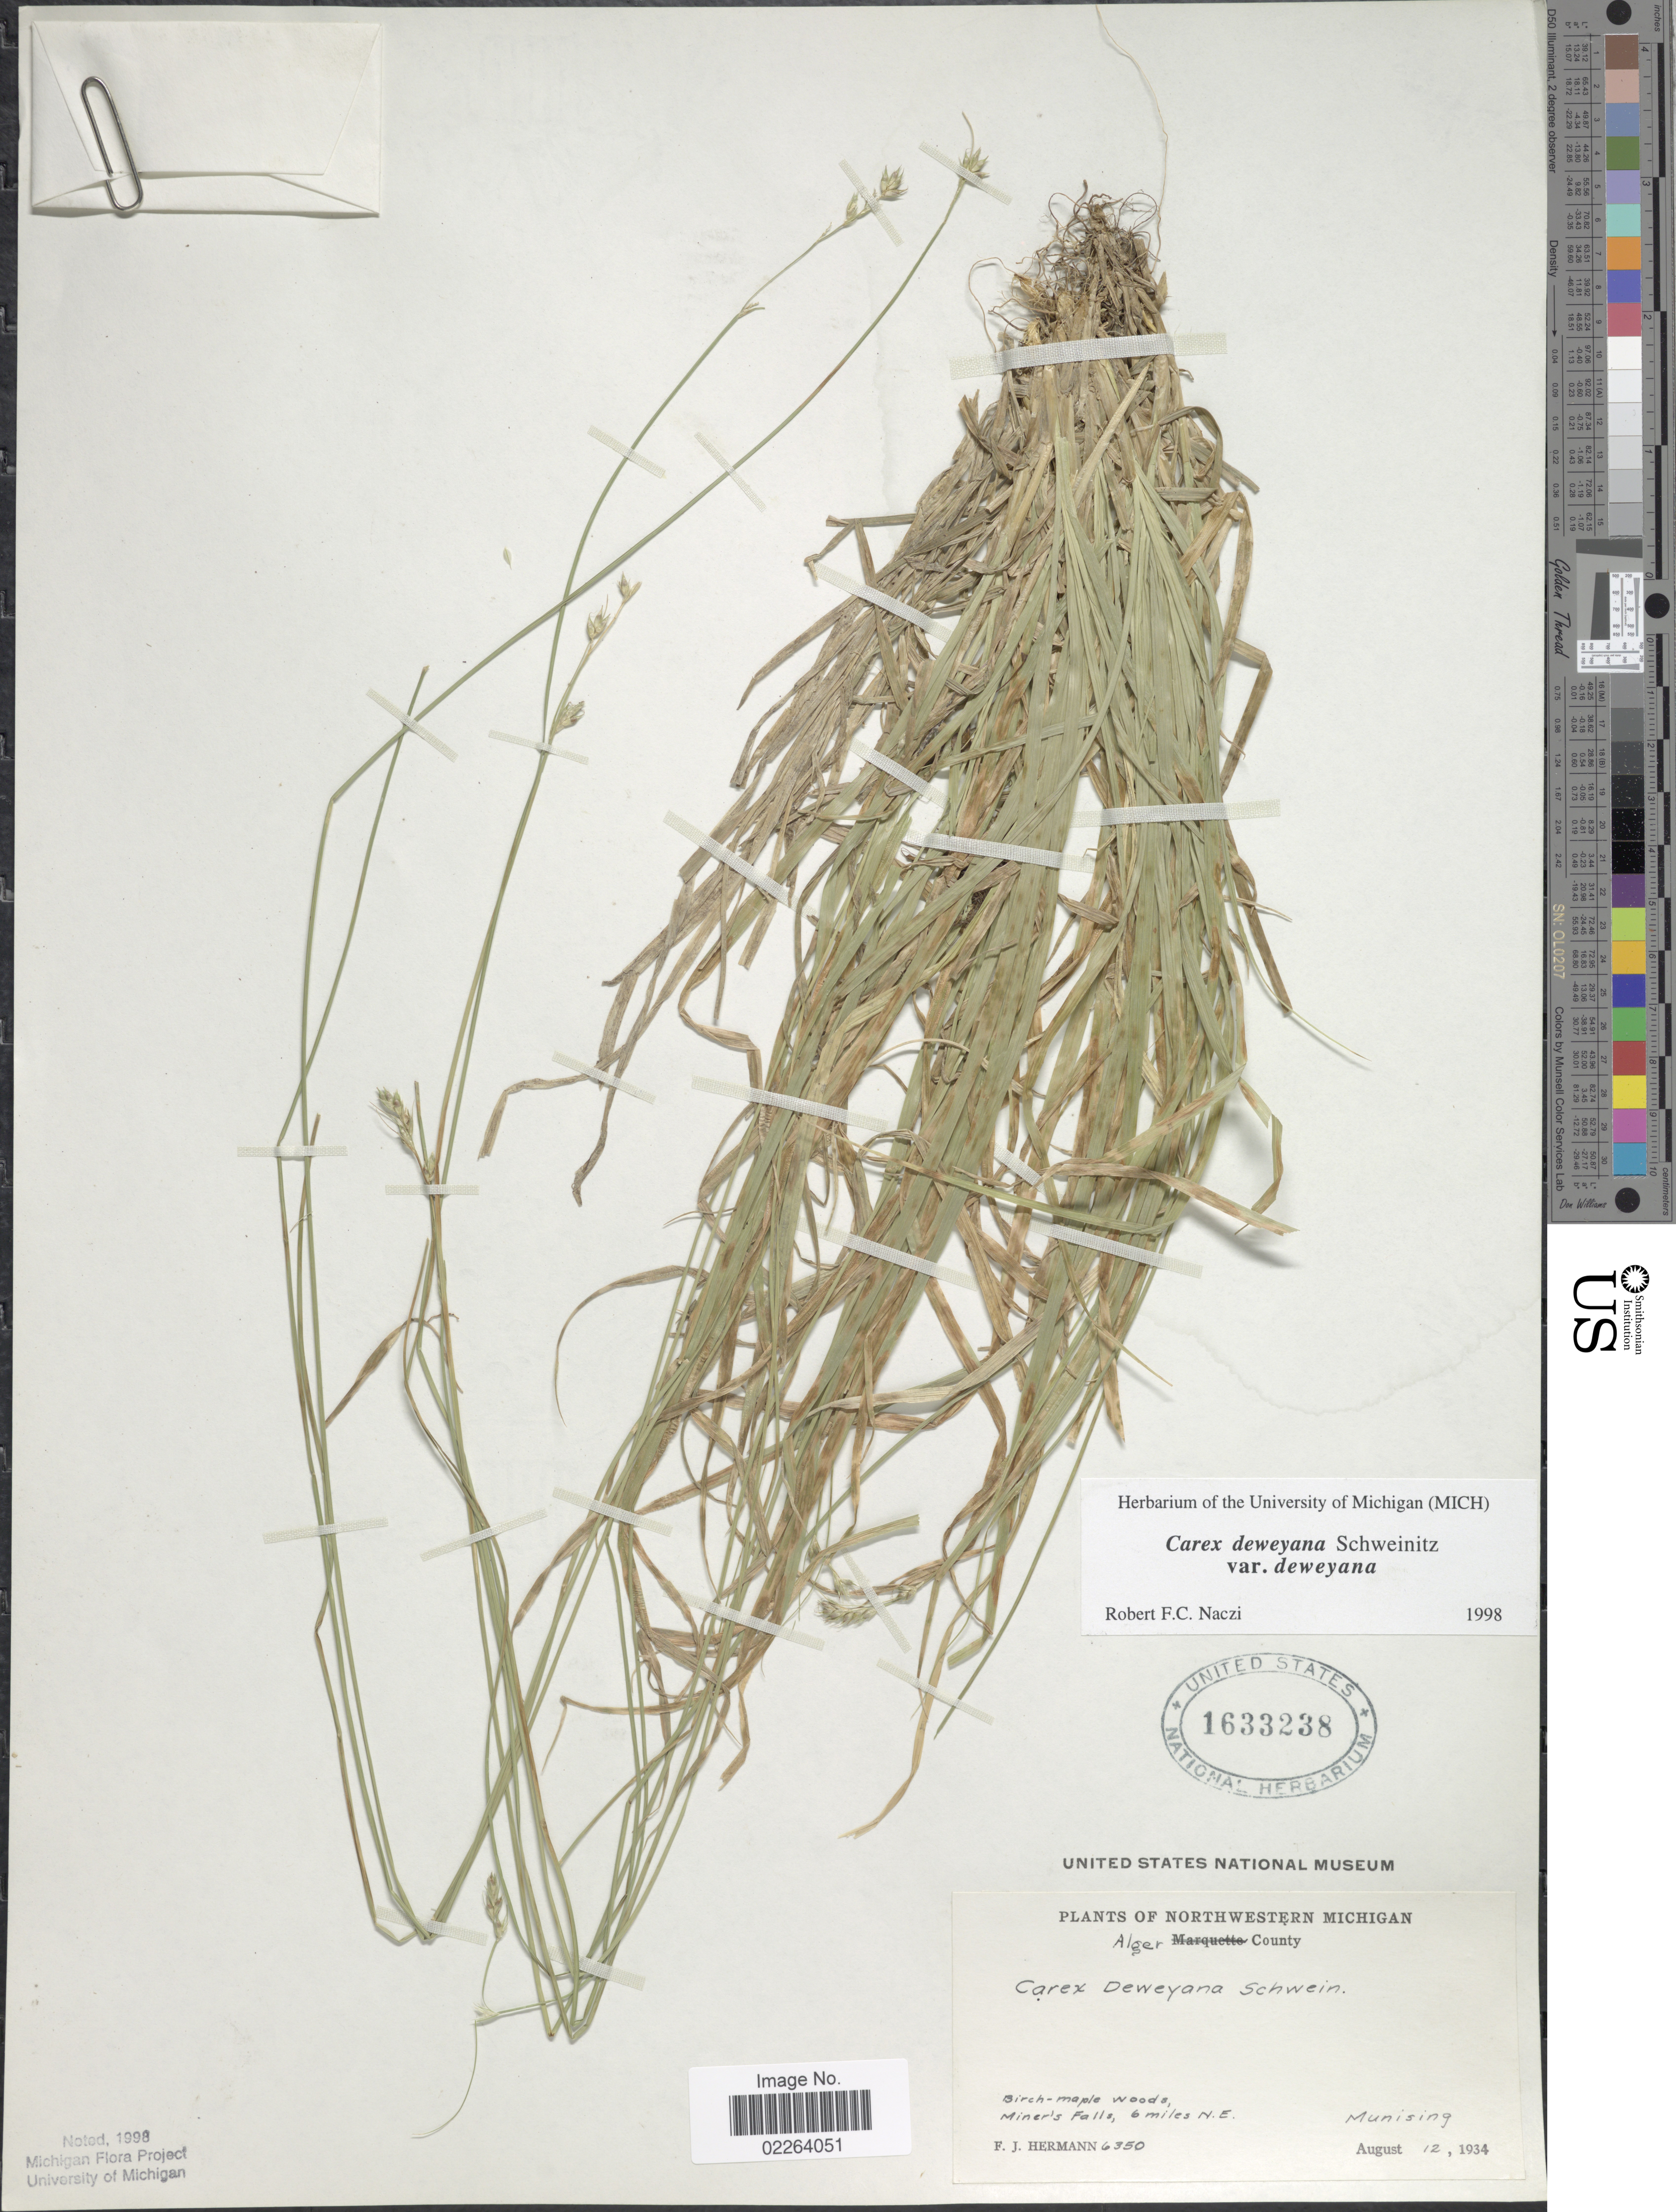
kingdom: Plantae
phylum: Tracheophyta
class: Liliopsida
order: Poales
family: Cyperaceae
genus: Carex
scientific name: Carex deweyana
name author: Schwein.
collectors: F. J. Hermann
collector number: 6350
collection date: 1934-08-12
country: United States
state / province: Michigan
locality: Northwestern Michigan, Alger County, Miner's Falls, 6 miles N.E. Munising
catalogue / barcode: US 1633238